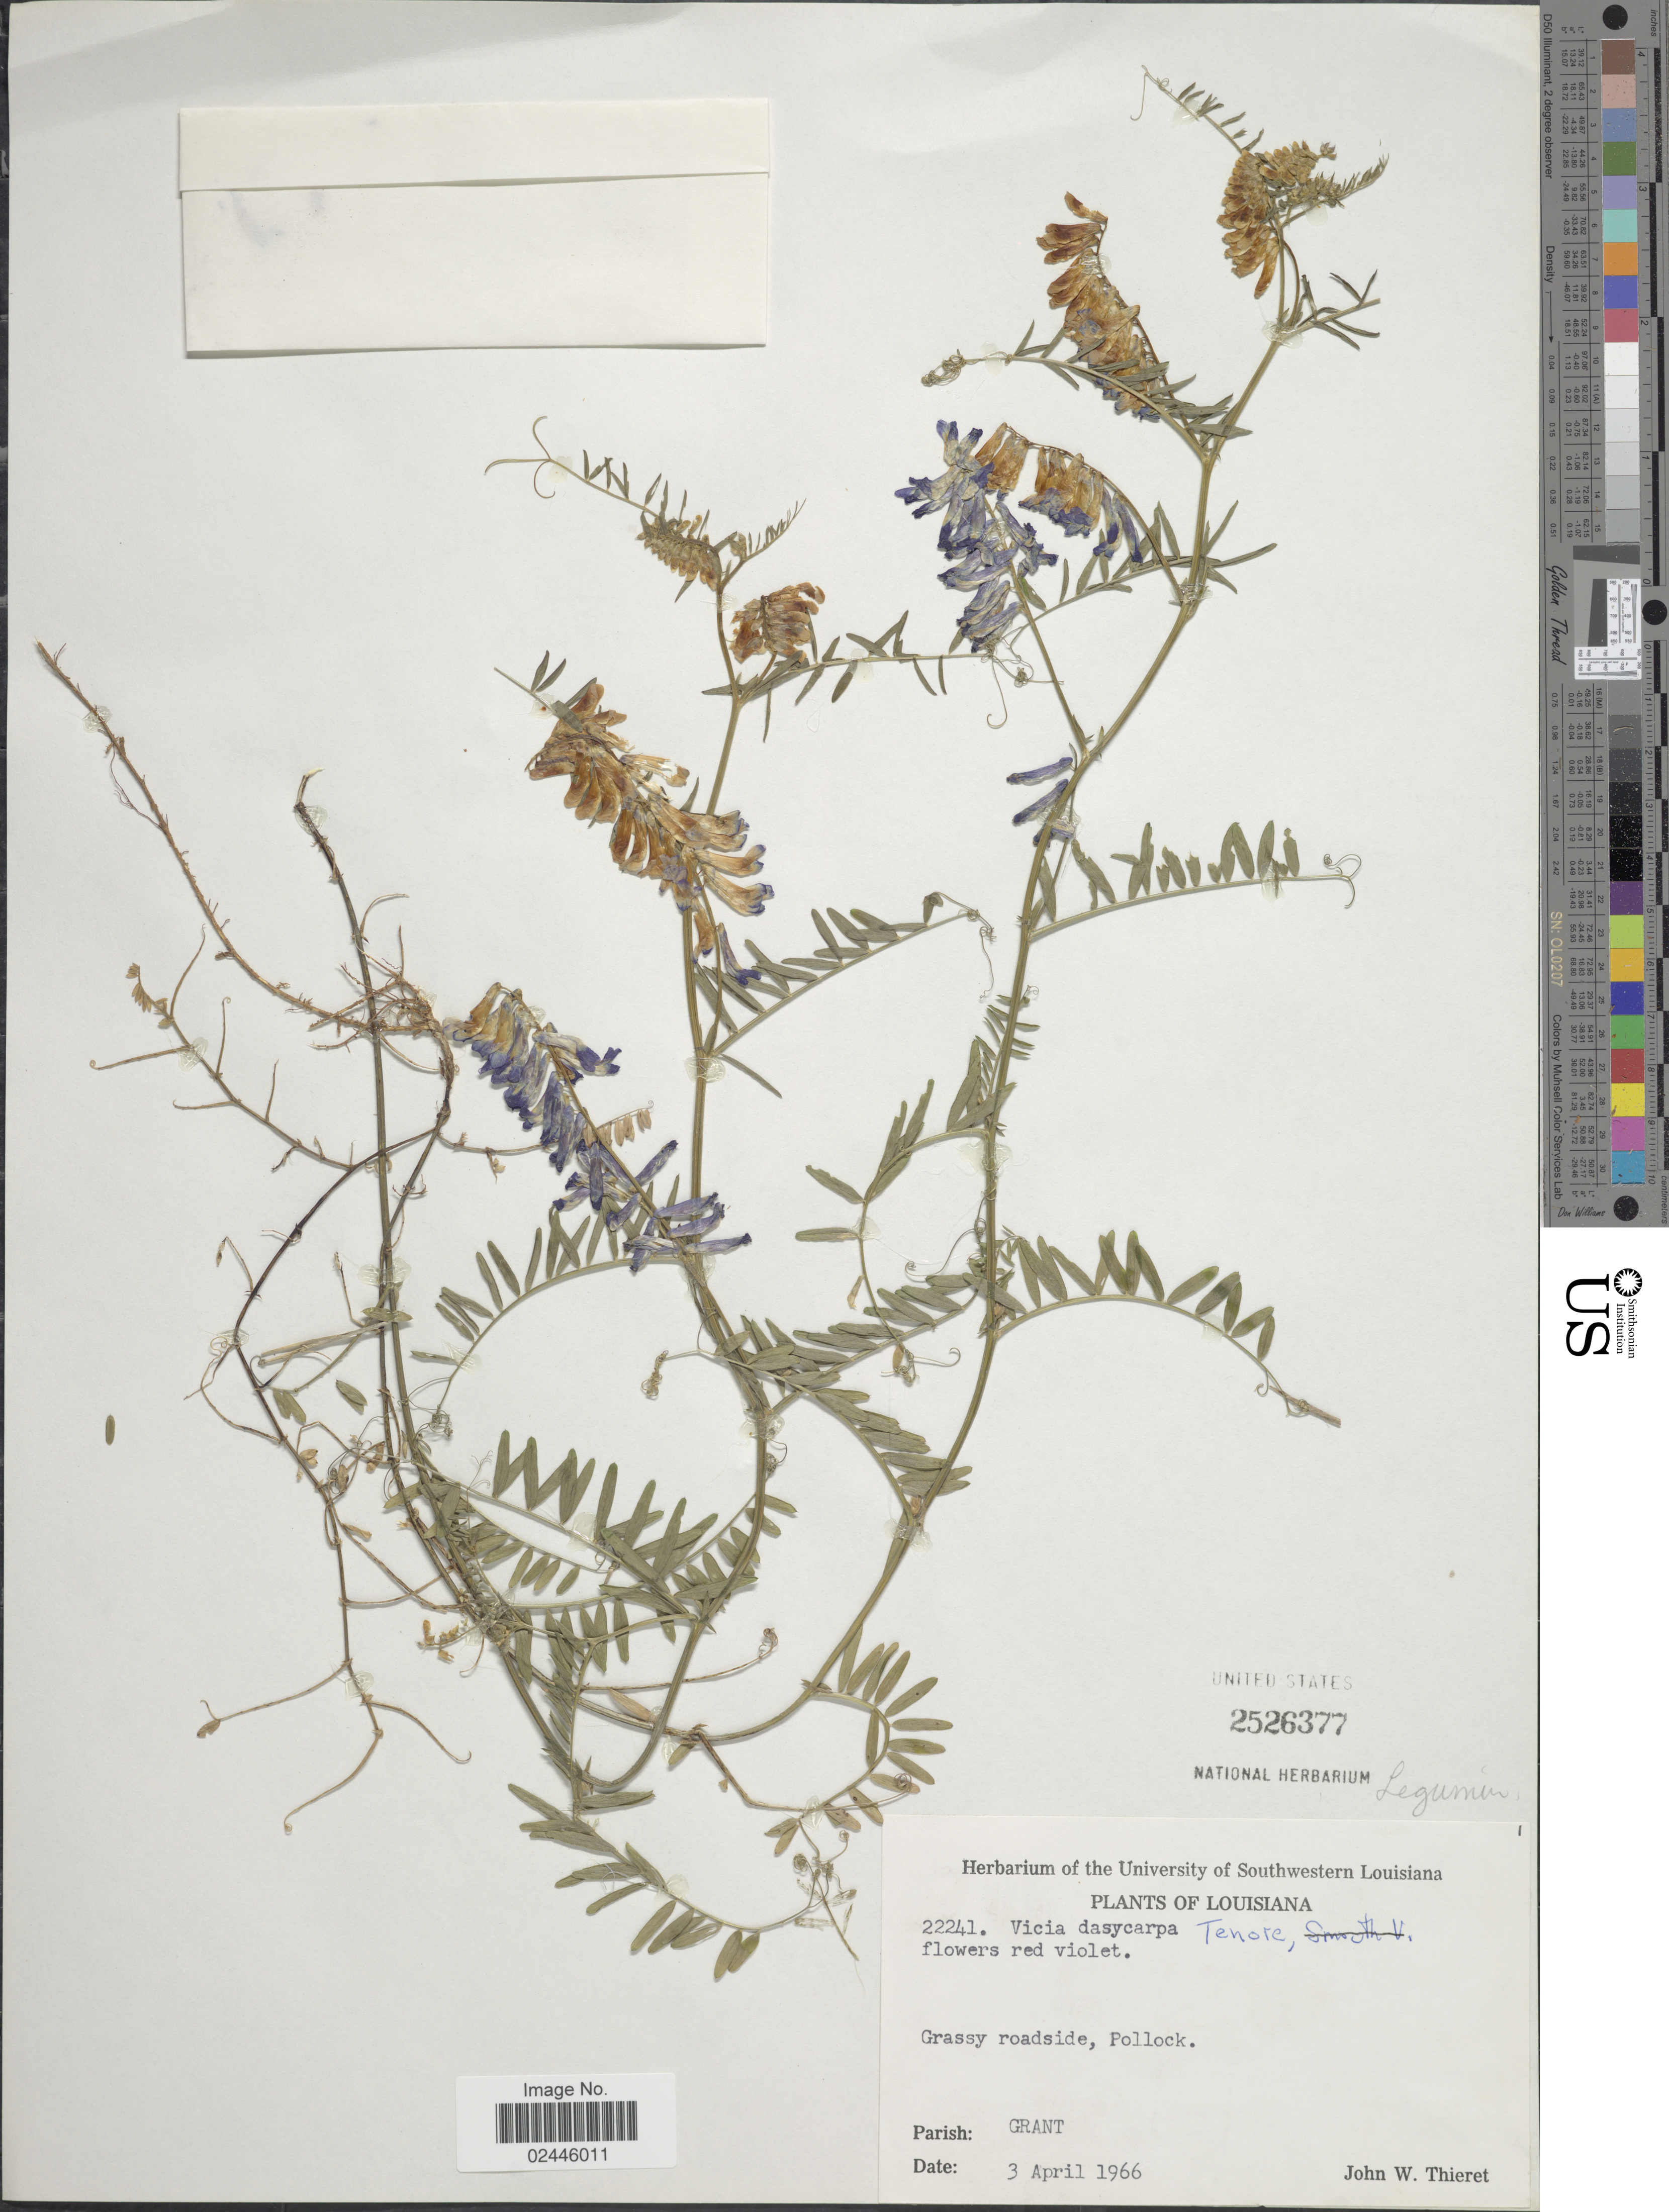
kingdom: Plantae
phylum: Tracheophyta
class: Magnoliopsida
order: Fabales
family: Fabaceae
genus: Vicia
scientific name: Vicia dasycarpa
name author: Ten.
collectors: J. W. Thieret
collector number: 22241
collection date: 1966-04-03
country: United States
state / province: Louisiana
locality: Grassy roadside, Pollock, Parish: Grant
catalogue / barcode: US 2526377